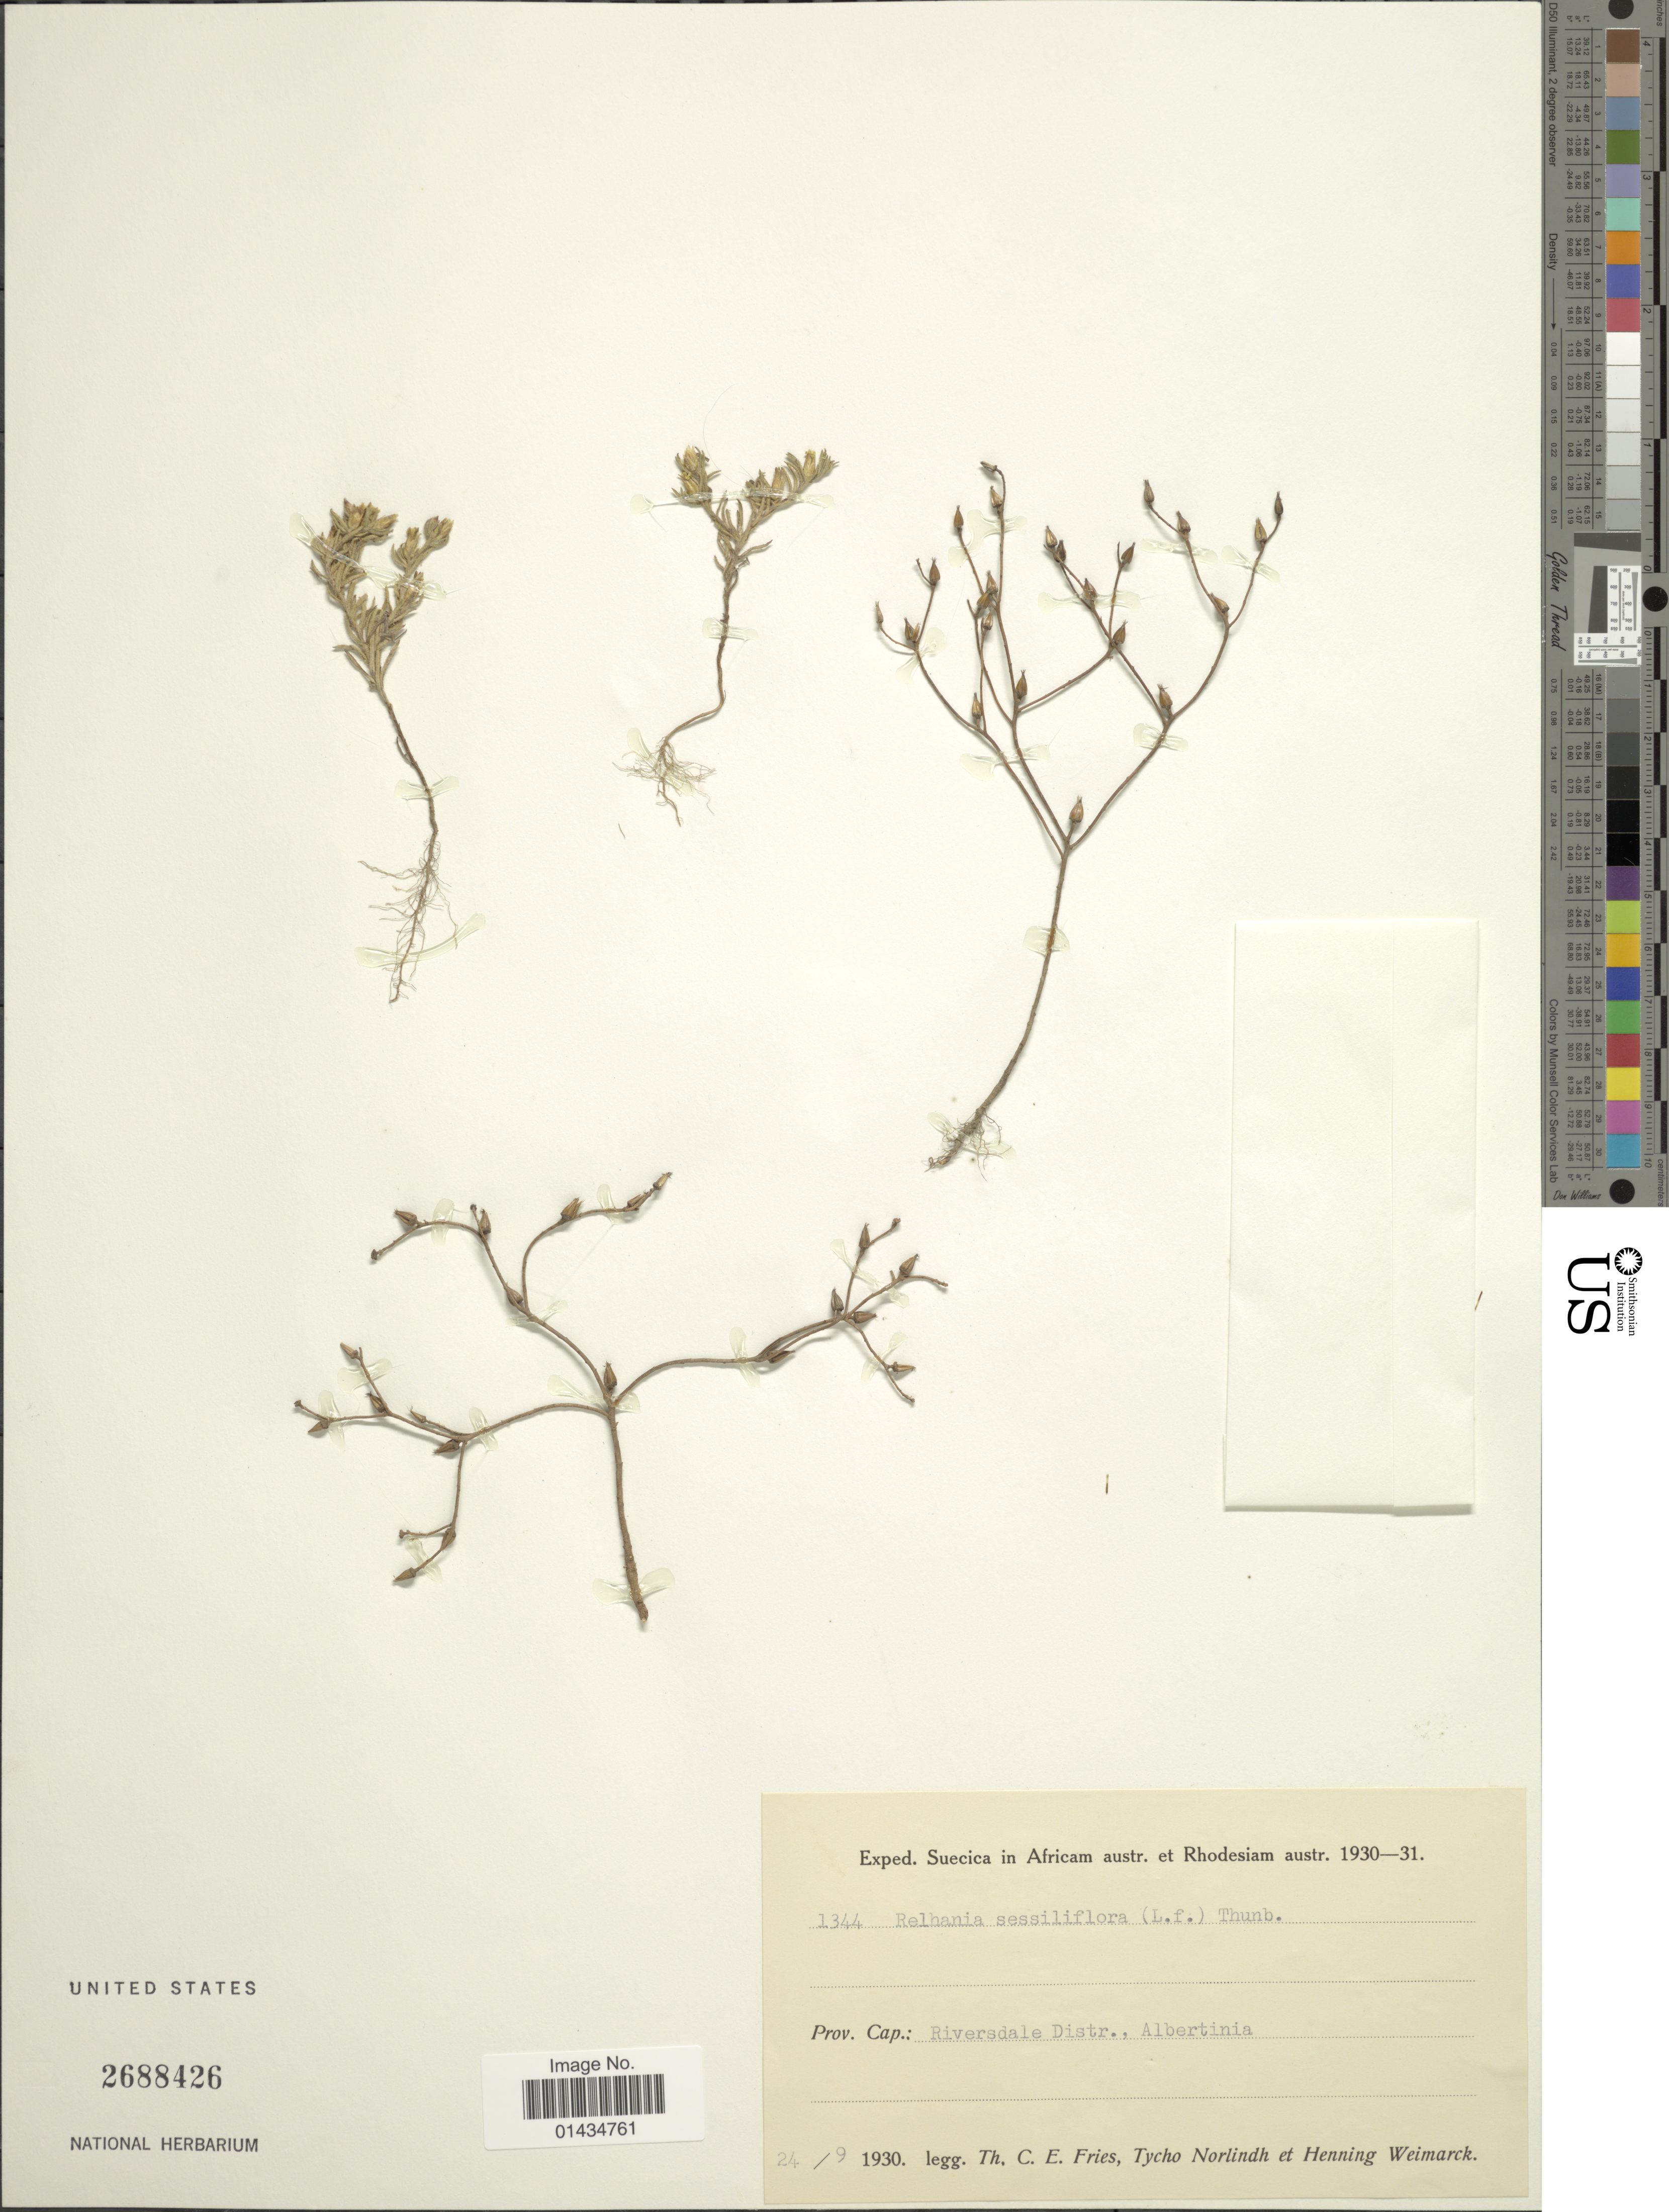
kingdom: Plantae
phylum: Tracheophyta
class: Magnoliopsida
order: Asterales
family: Asteraceae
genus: Relhania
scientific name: Relhania sessiflora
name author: Thunb.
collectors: T. C. E. Fries, T. Nordlindh & H. Weimarck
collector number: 1344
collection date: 1930-09-24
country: South Africa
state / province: Western Cape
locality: Riversdale Distr., Albertina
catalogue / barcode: US 2688426